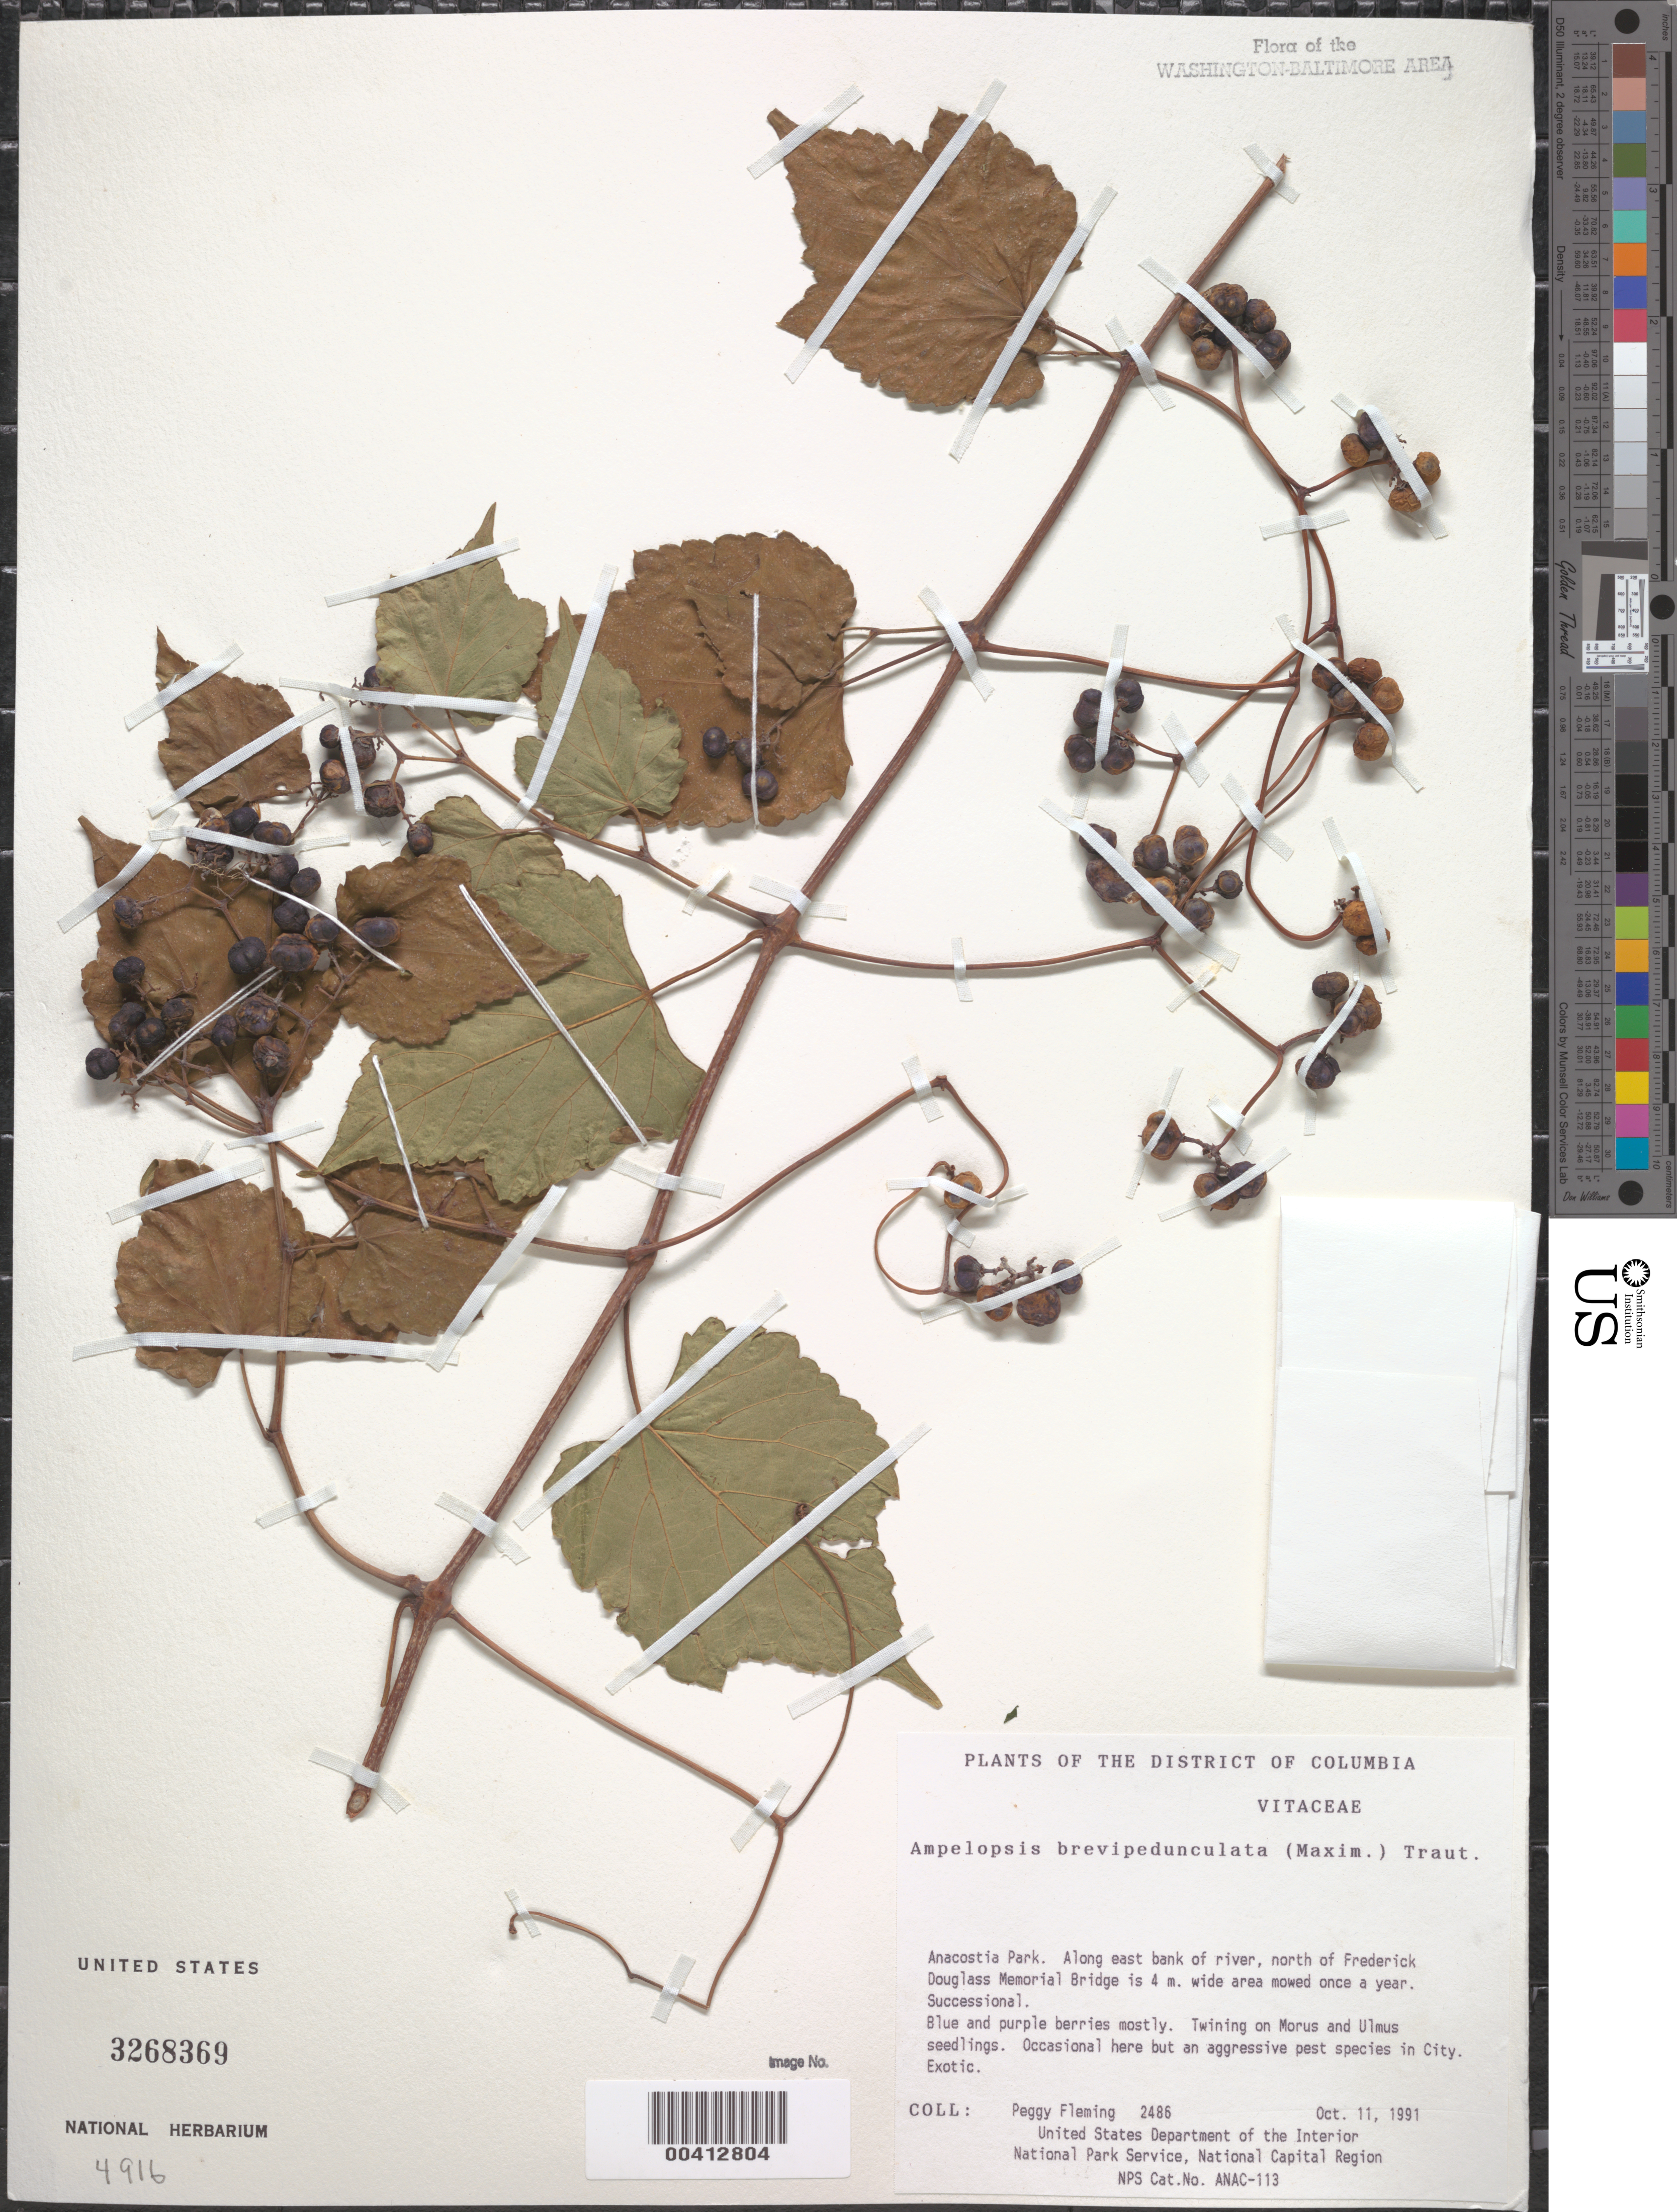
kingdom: Plantae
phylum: Tracheophyta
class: Magnoliopsida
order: Vitales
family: Vitaceae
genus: Ampelopsis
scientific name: Ampelopsis brevipedunculata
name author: (Maxim.) Trautv.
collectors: P. Fleming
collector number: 2486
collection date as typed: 11 Oct 1991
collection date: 1991-10-11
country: United States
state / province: District of Columbia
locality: Anacostia Park, N of Frederick Douglass Memorial Bridge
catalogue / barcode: US 3268369